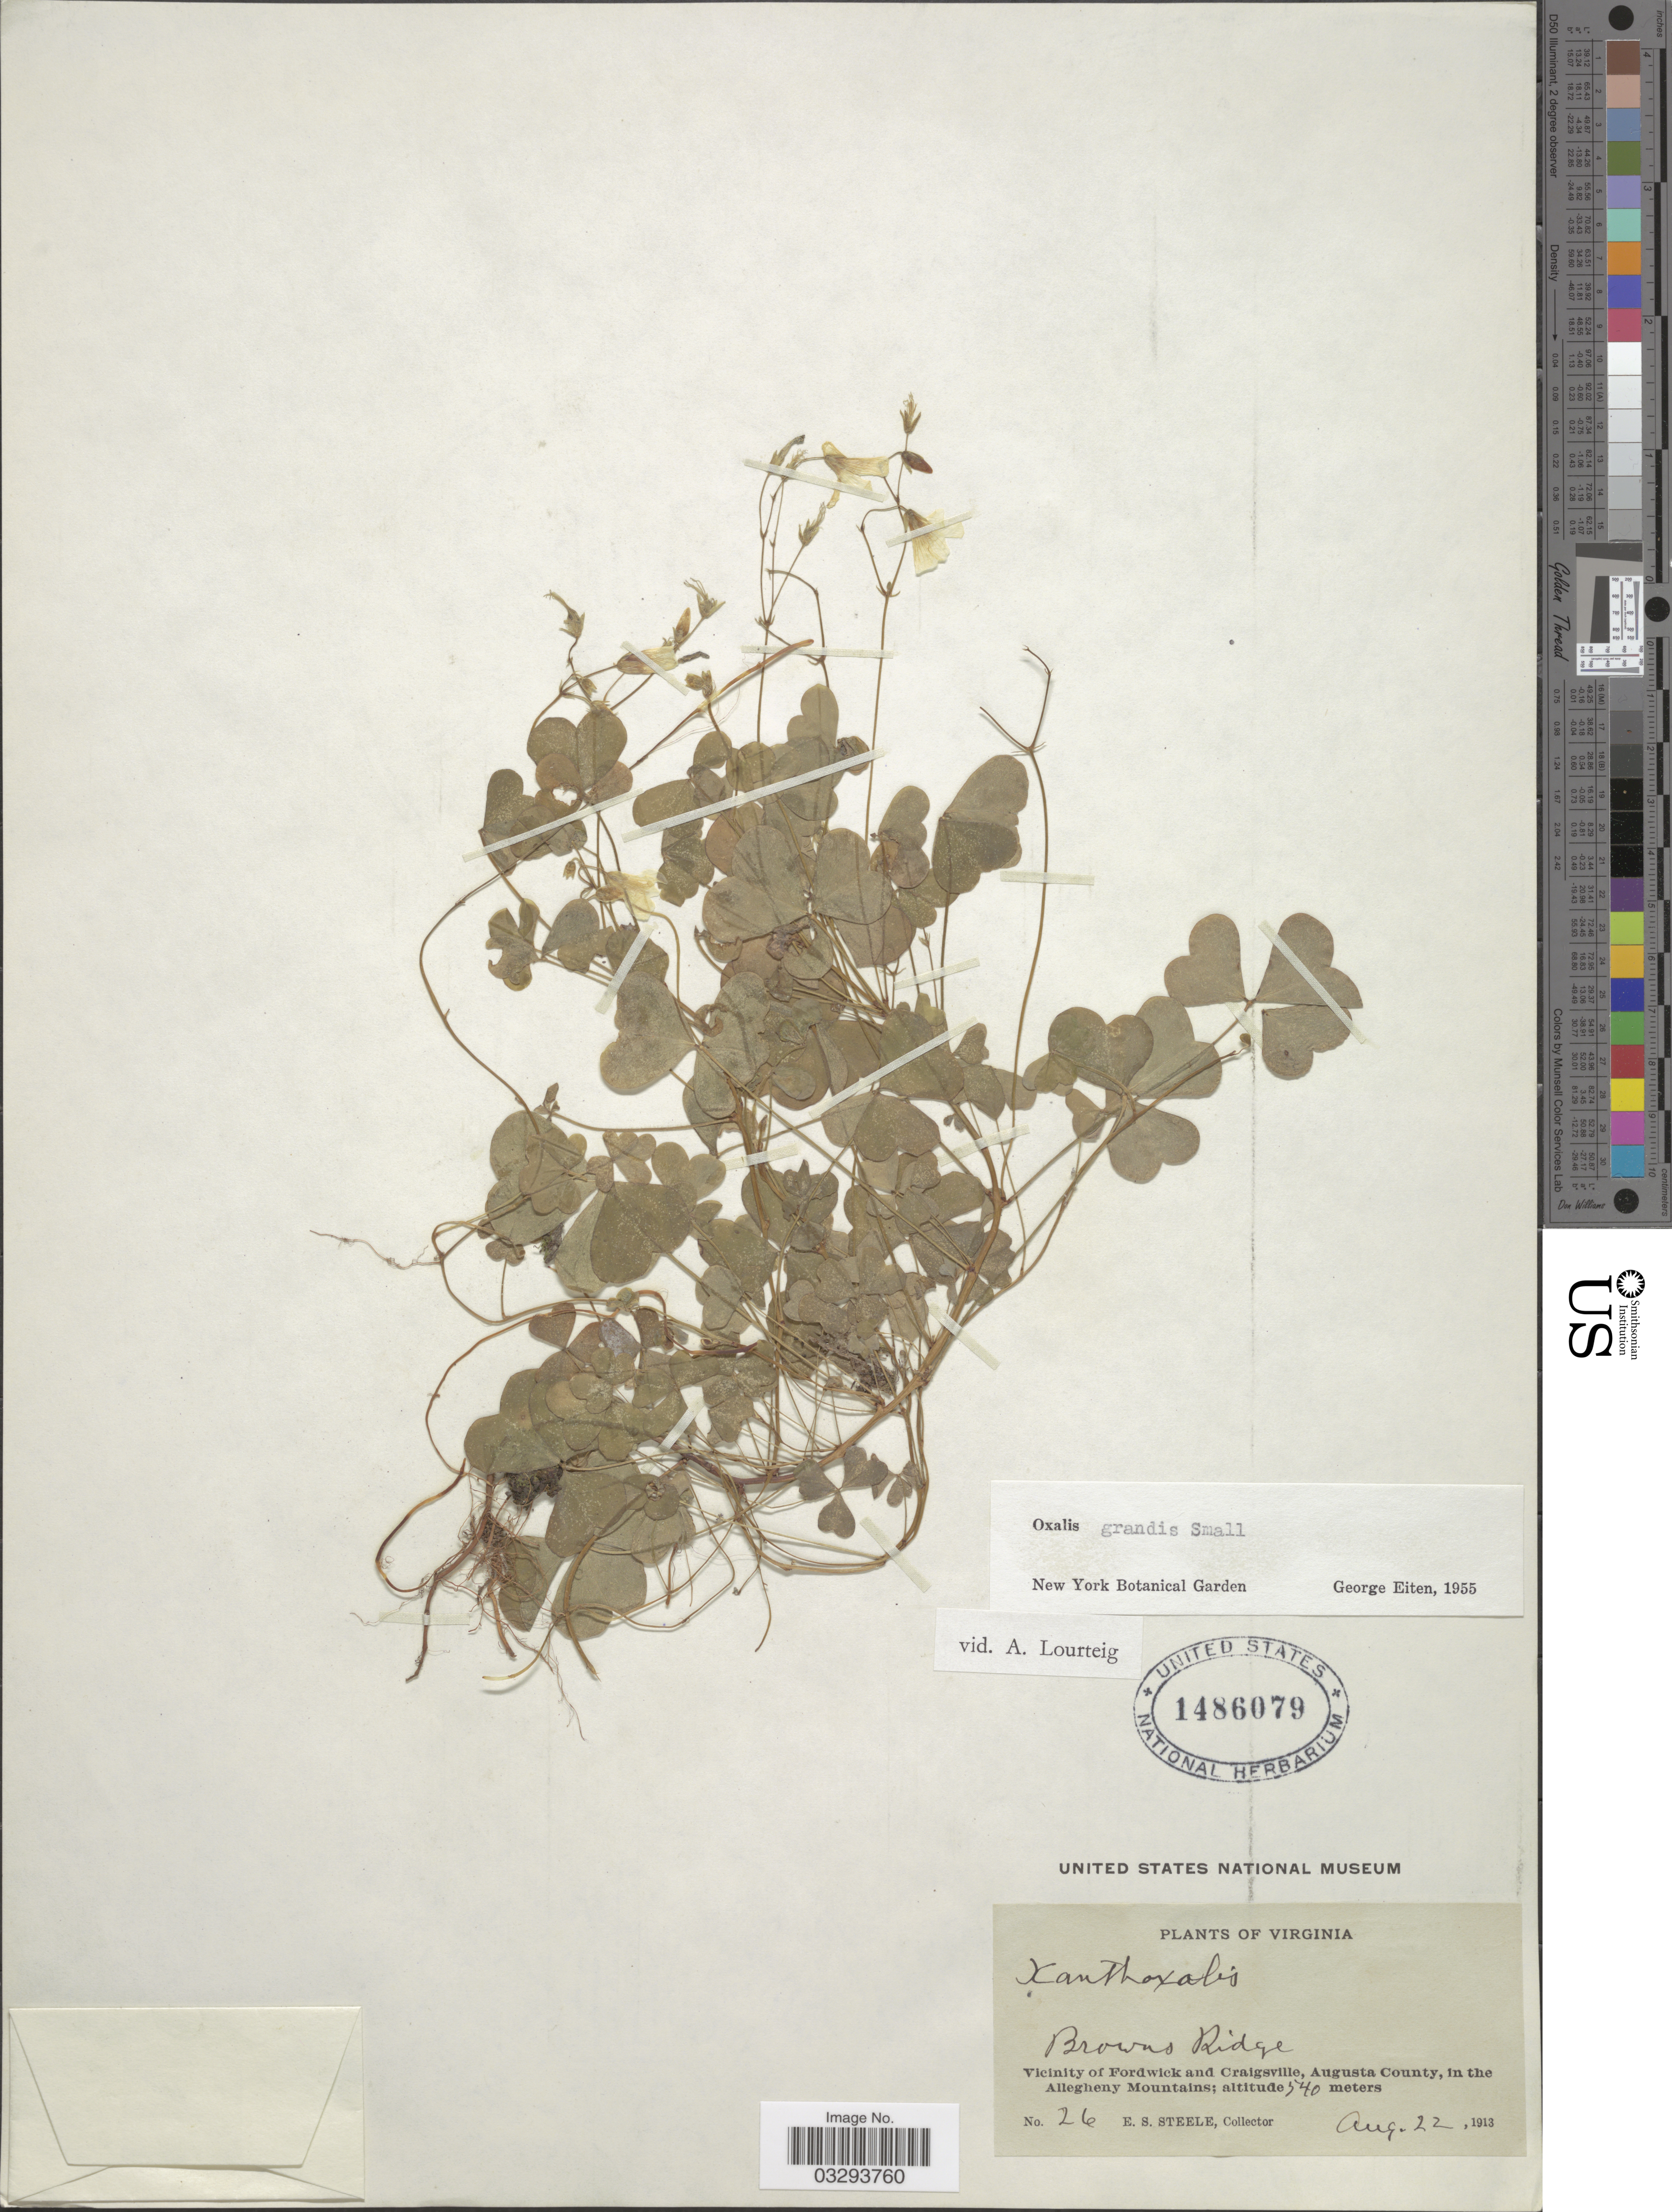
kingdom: Plantae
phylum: Tracheophyta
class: Magnoliopsida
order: Oxalidales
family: Oxalidaceae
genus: Oxalis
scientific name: Oxalis grandis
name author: Small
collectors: E. Steele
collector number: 26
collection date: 1913-08-22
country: United States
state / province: Virginia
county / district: Augusta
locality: Browns Ridge. Vicinity of Fordwick and Craigsville, Augusta County, in the Allegheny Mountains.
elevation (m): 540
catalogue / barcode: US 1486079